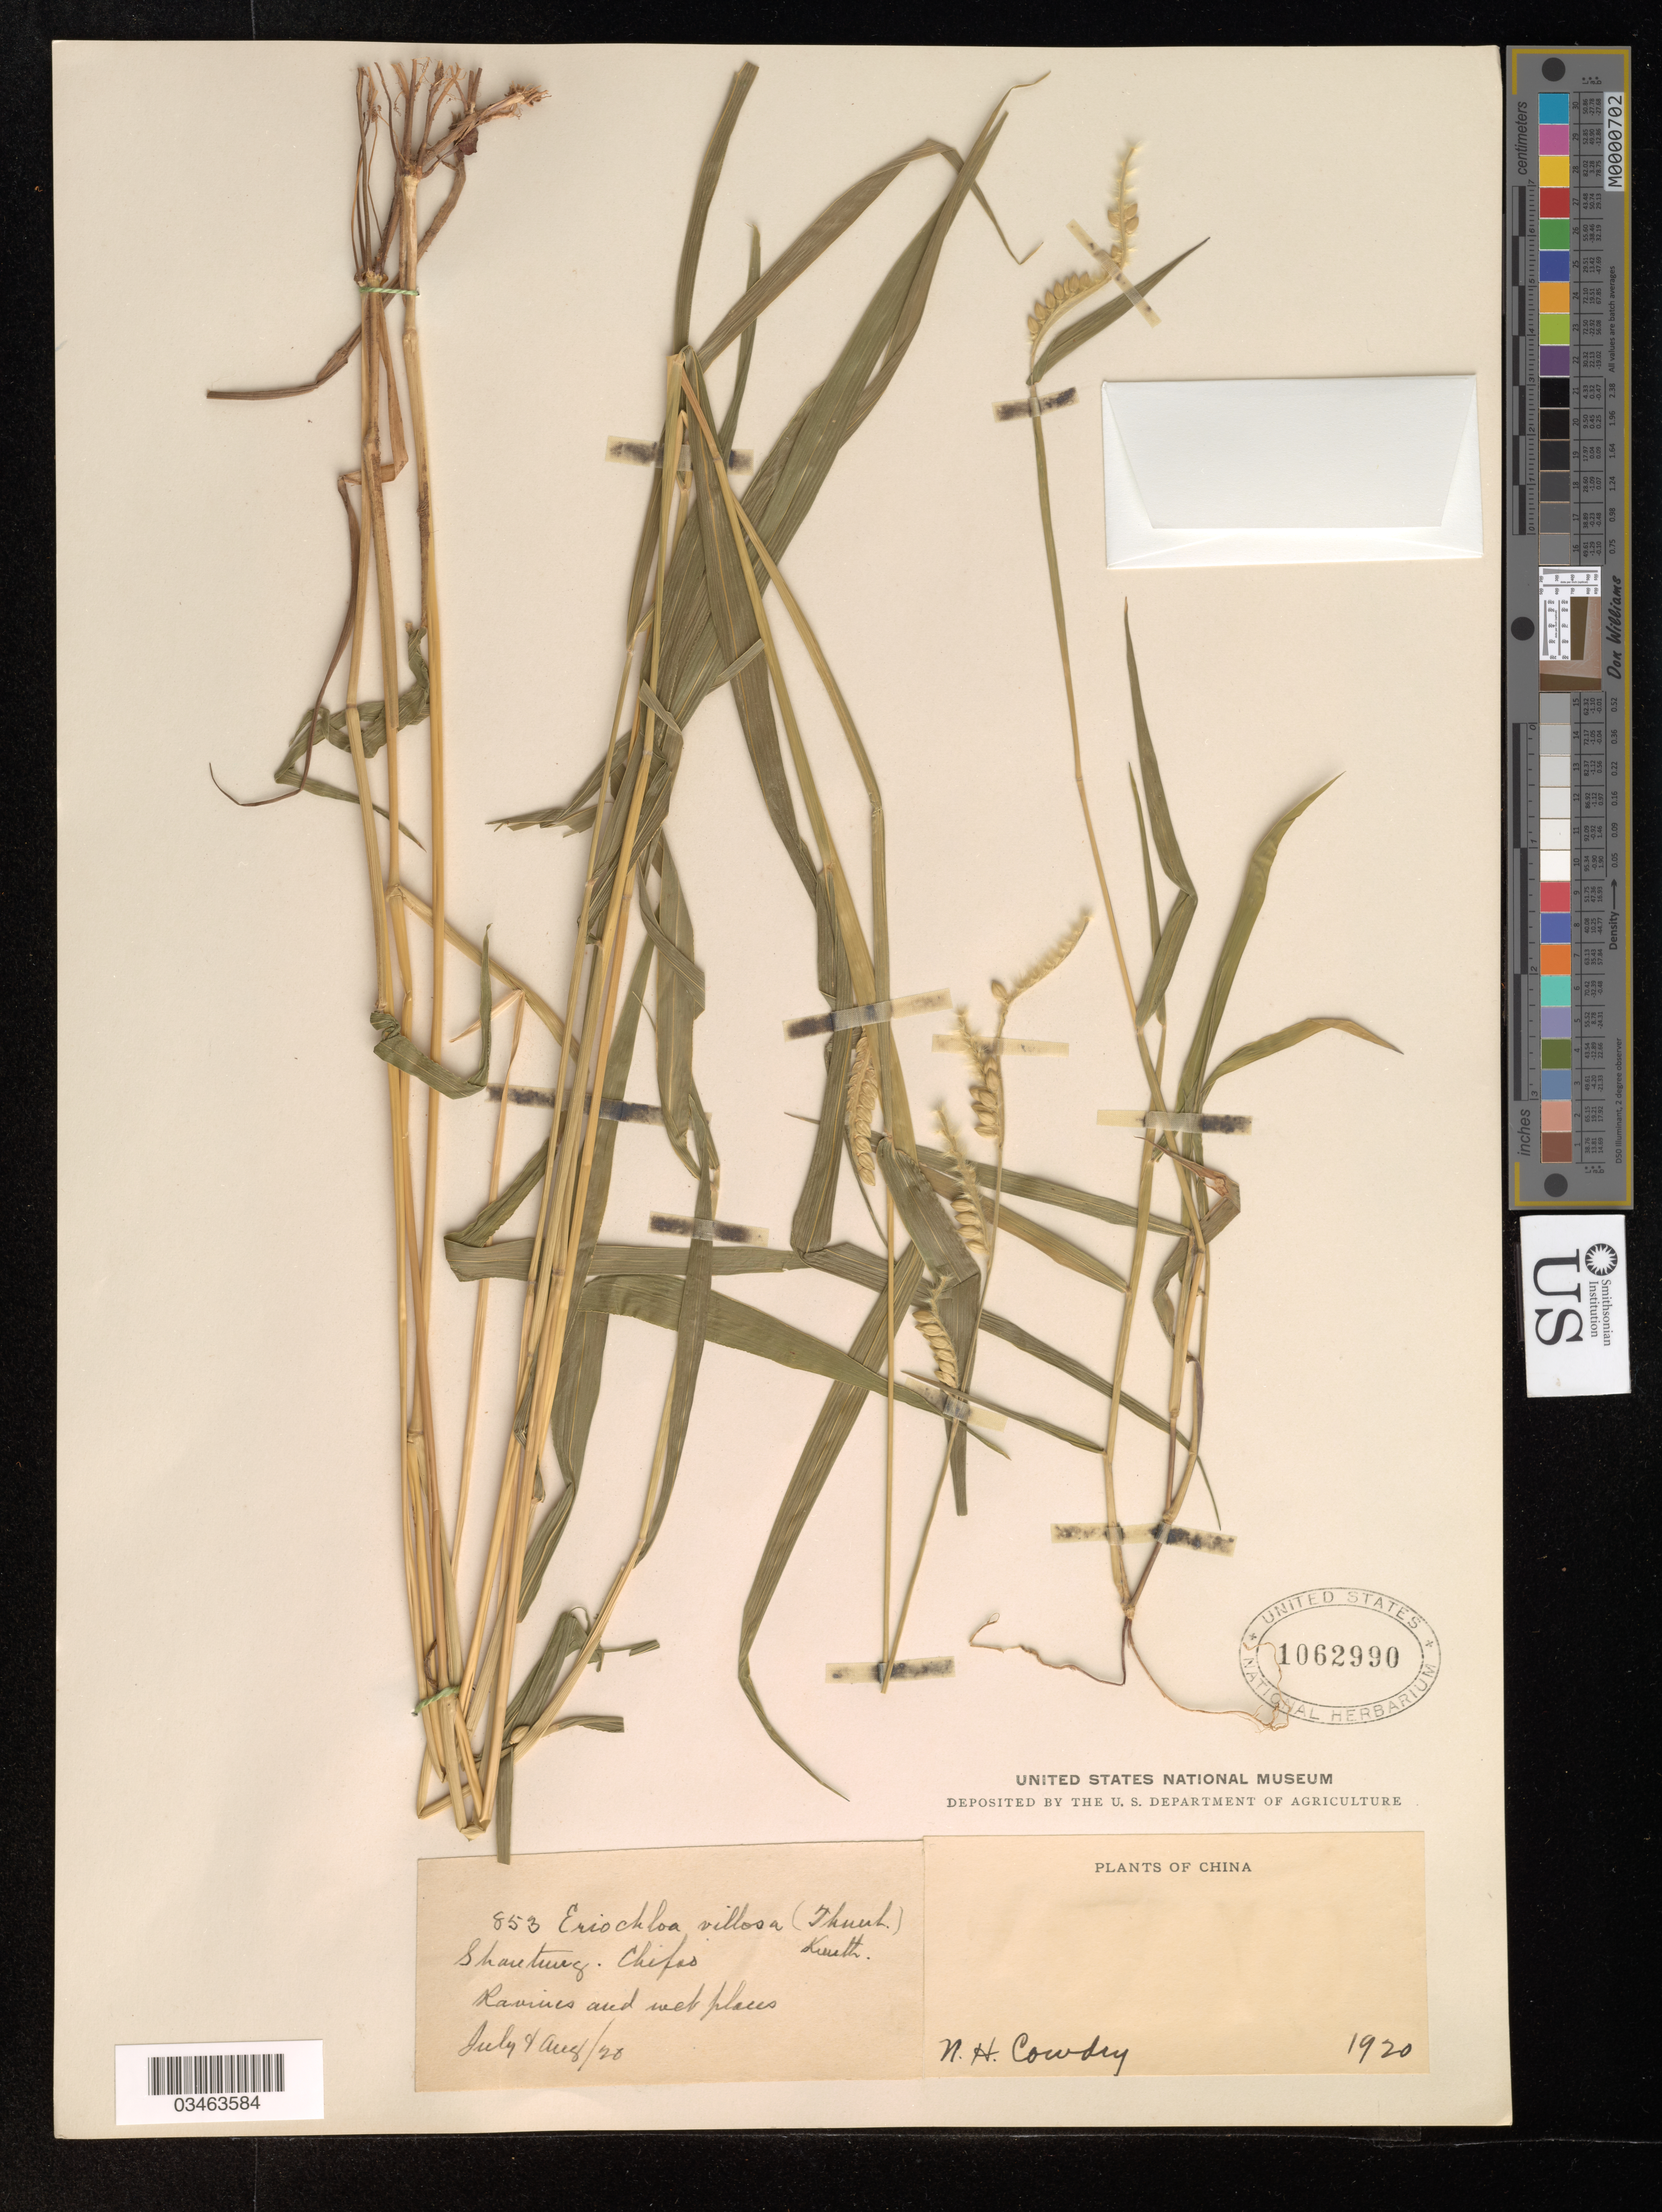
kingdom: Plantae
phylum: Tracheophyta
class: Liliopsida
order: Poales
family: Poaceae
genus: Eriochloa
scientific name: Eriochloa villosa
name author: (Thunb.) Kunth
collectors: N. H. Cowdry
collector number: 853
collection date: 1920-07/1920-08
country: China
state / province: Shandong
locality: Shantung. Chifas*.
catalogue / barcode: US 1062990